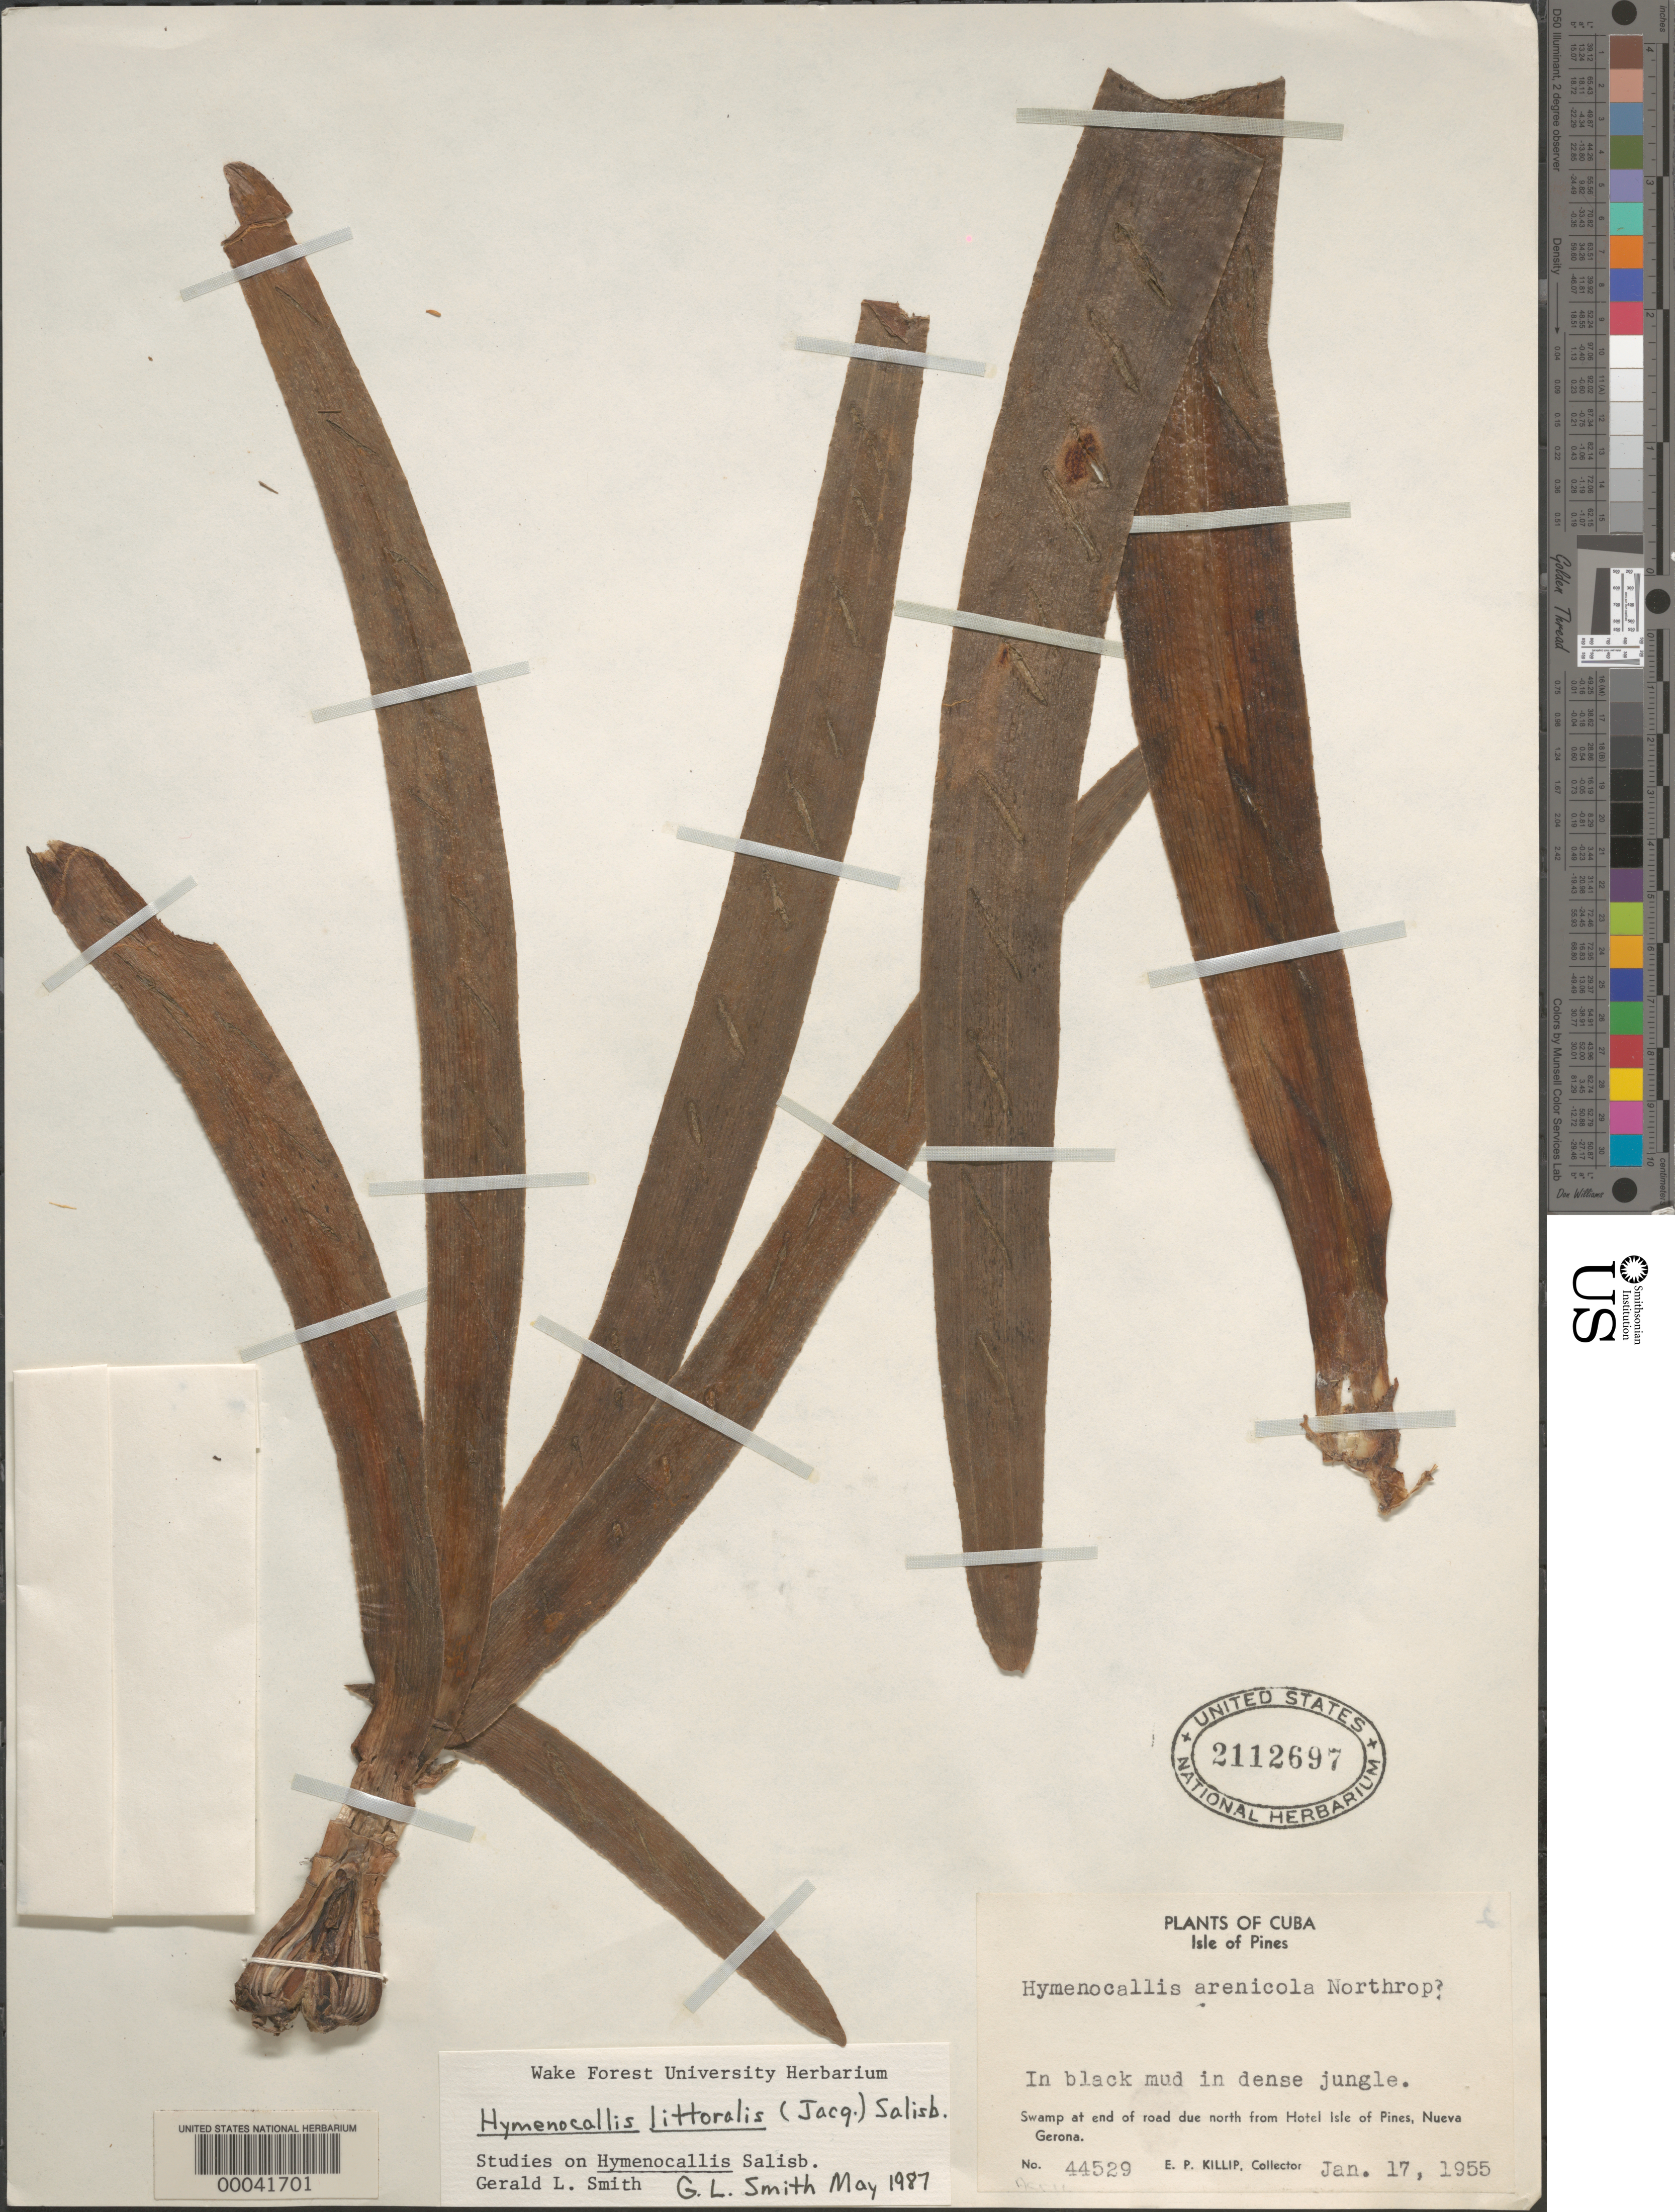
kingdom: Plantae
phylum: Tracheophyta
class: Liliopsida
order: Asparagales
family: Amaryllidaceae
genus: Hymenocallis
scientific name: Hymenocallis littoralis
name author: (Jacq.) Salisb.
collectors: E. P. Killip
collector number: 44529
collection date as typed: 17 Jan 1955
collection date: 1955-01-17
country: Cuba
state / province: Isla de La Juventud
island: Isla de La Juventud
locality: Isle of pines, end of road due n from hotel isle of pines, nueva gerona. [province originally recorded as la habana.]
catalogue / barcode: US 2112697